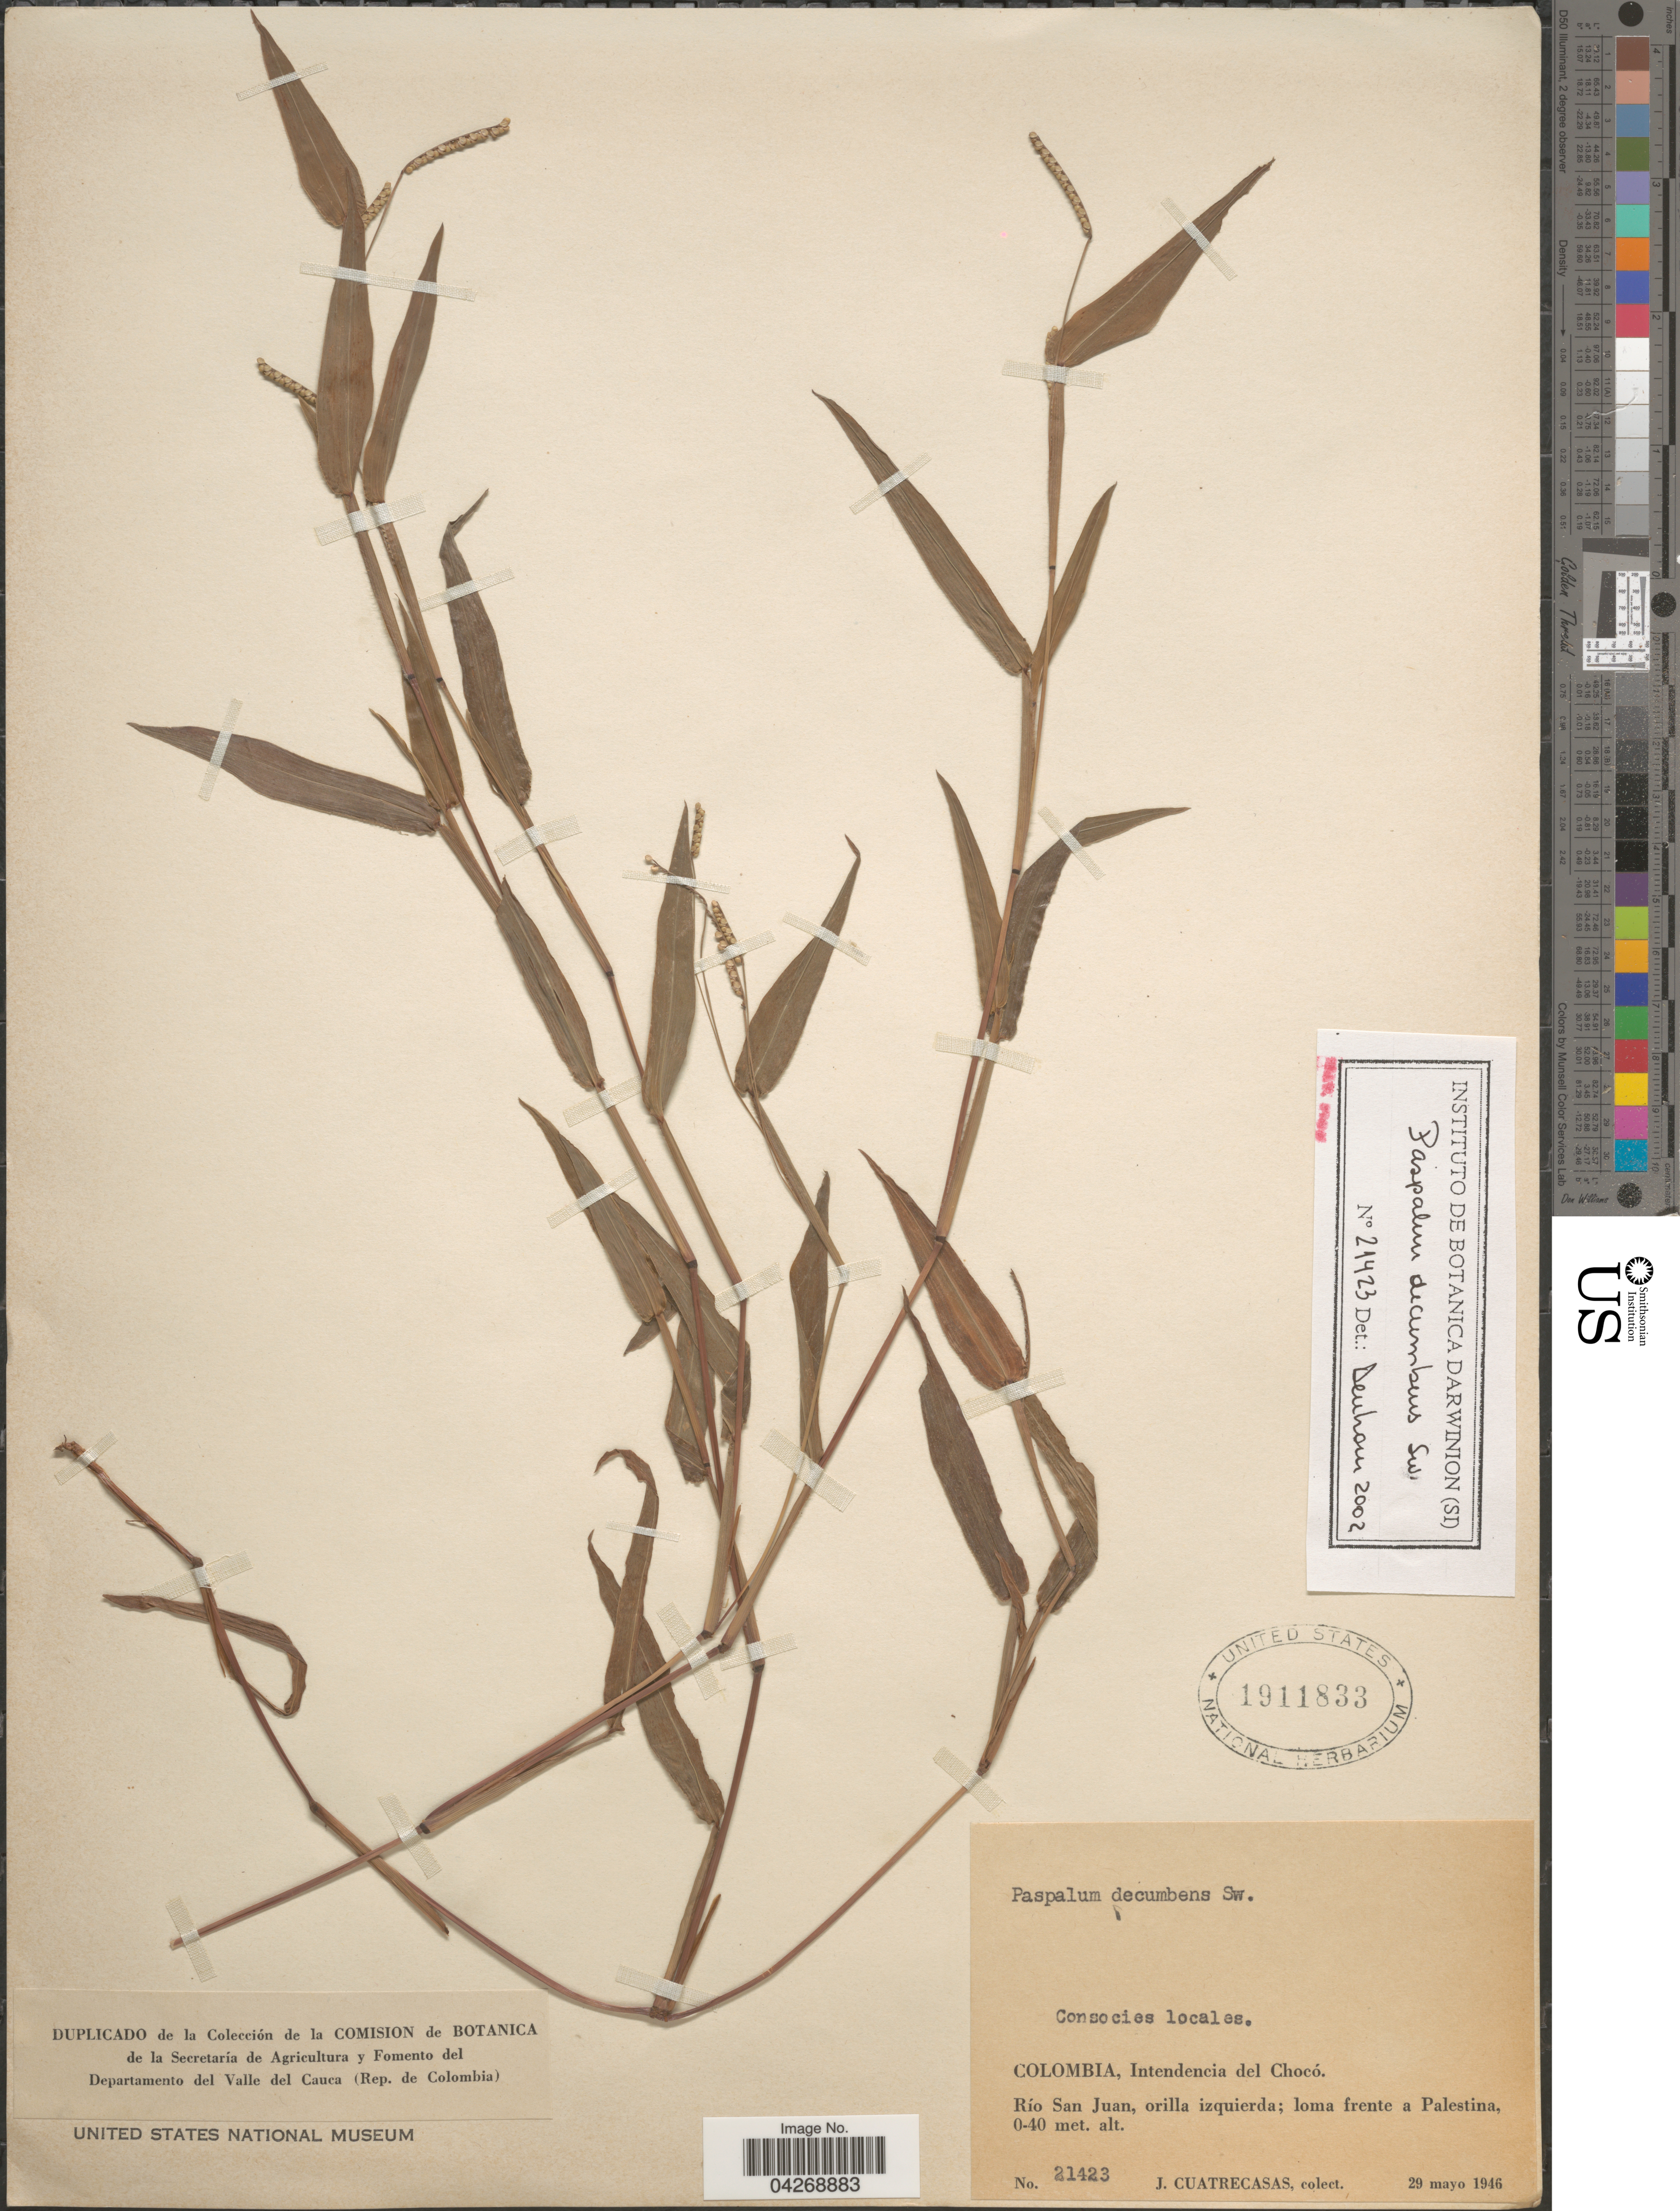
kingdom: Plantae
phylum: Tracheophyta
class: Liliopsida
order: Poales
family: Poaceae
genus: Paspalum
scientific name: Paspalum decumbens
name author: Sw.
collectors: J. Cuatrecasas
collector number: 21423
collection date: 1946-05-29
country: Colombia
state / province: Chocó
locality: Intendencia del Chocó. Río San Juan, orilla izquierda; loma frente a Palestina.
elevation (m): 0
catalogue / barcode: US 1911833